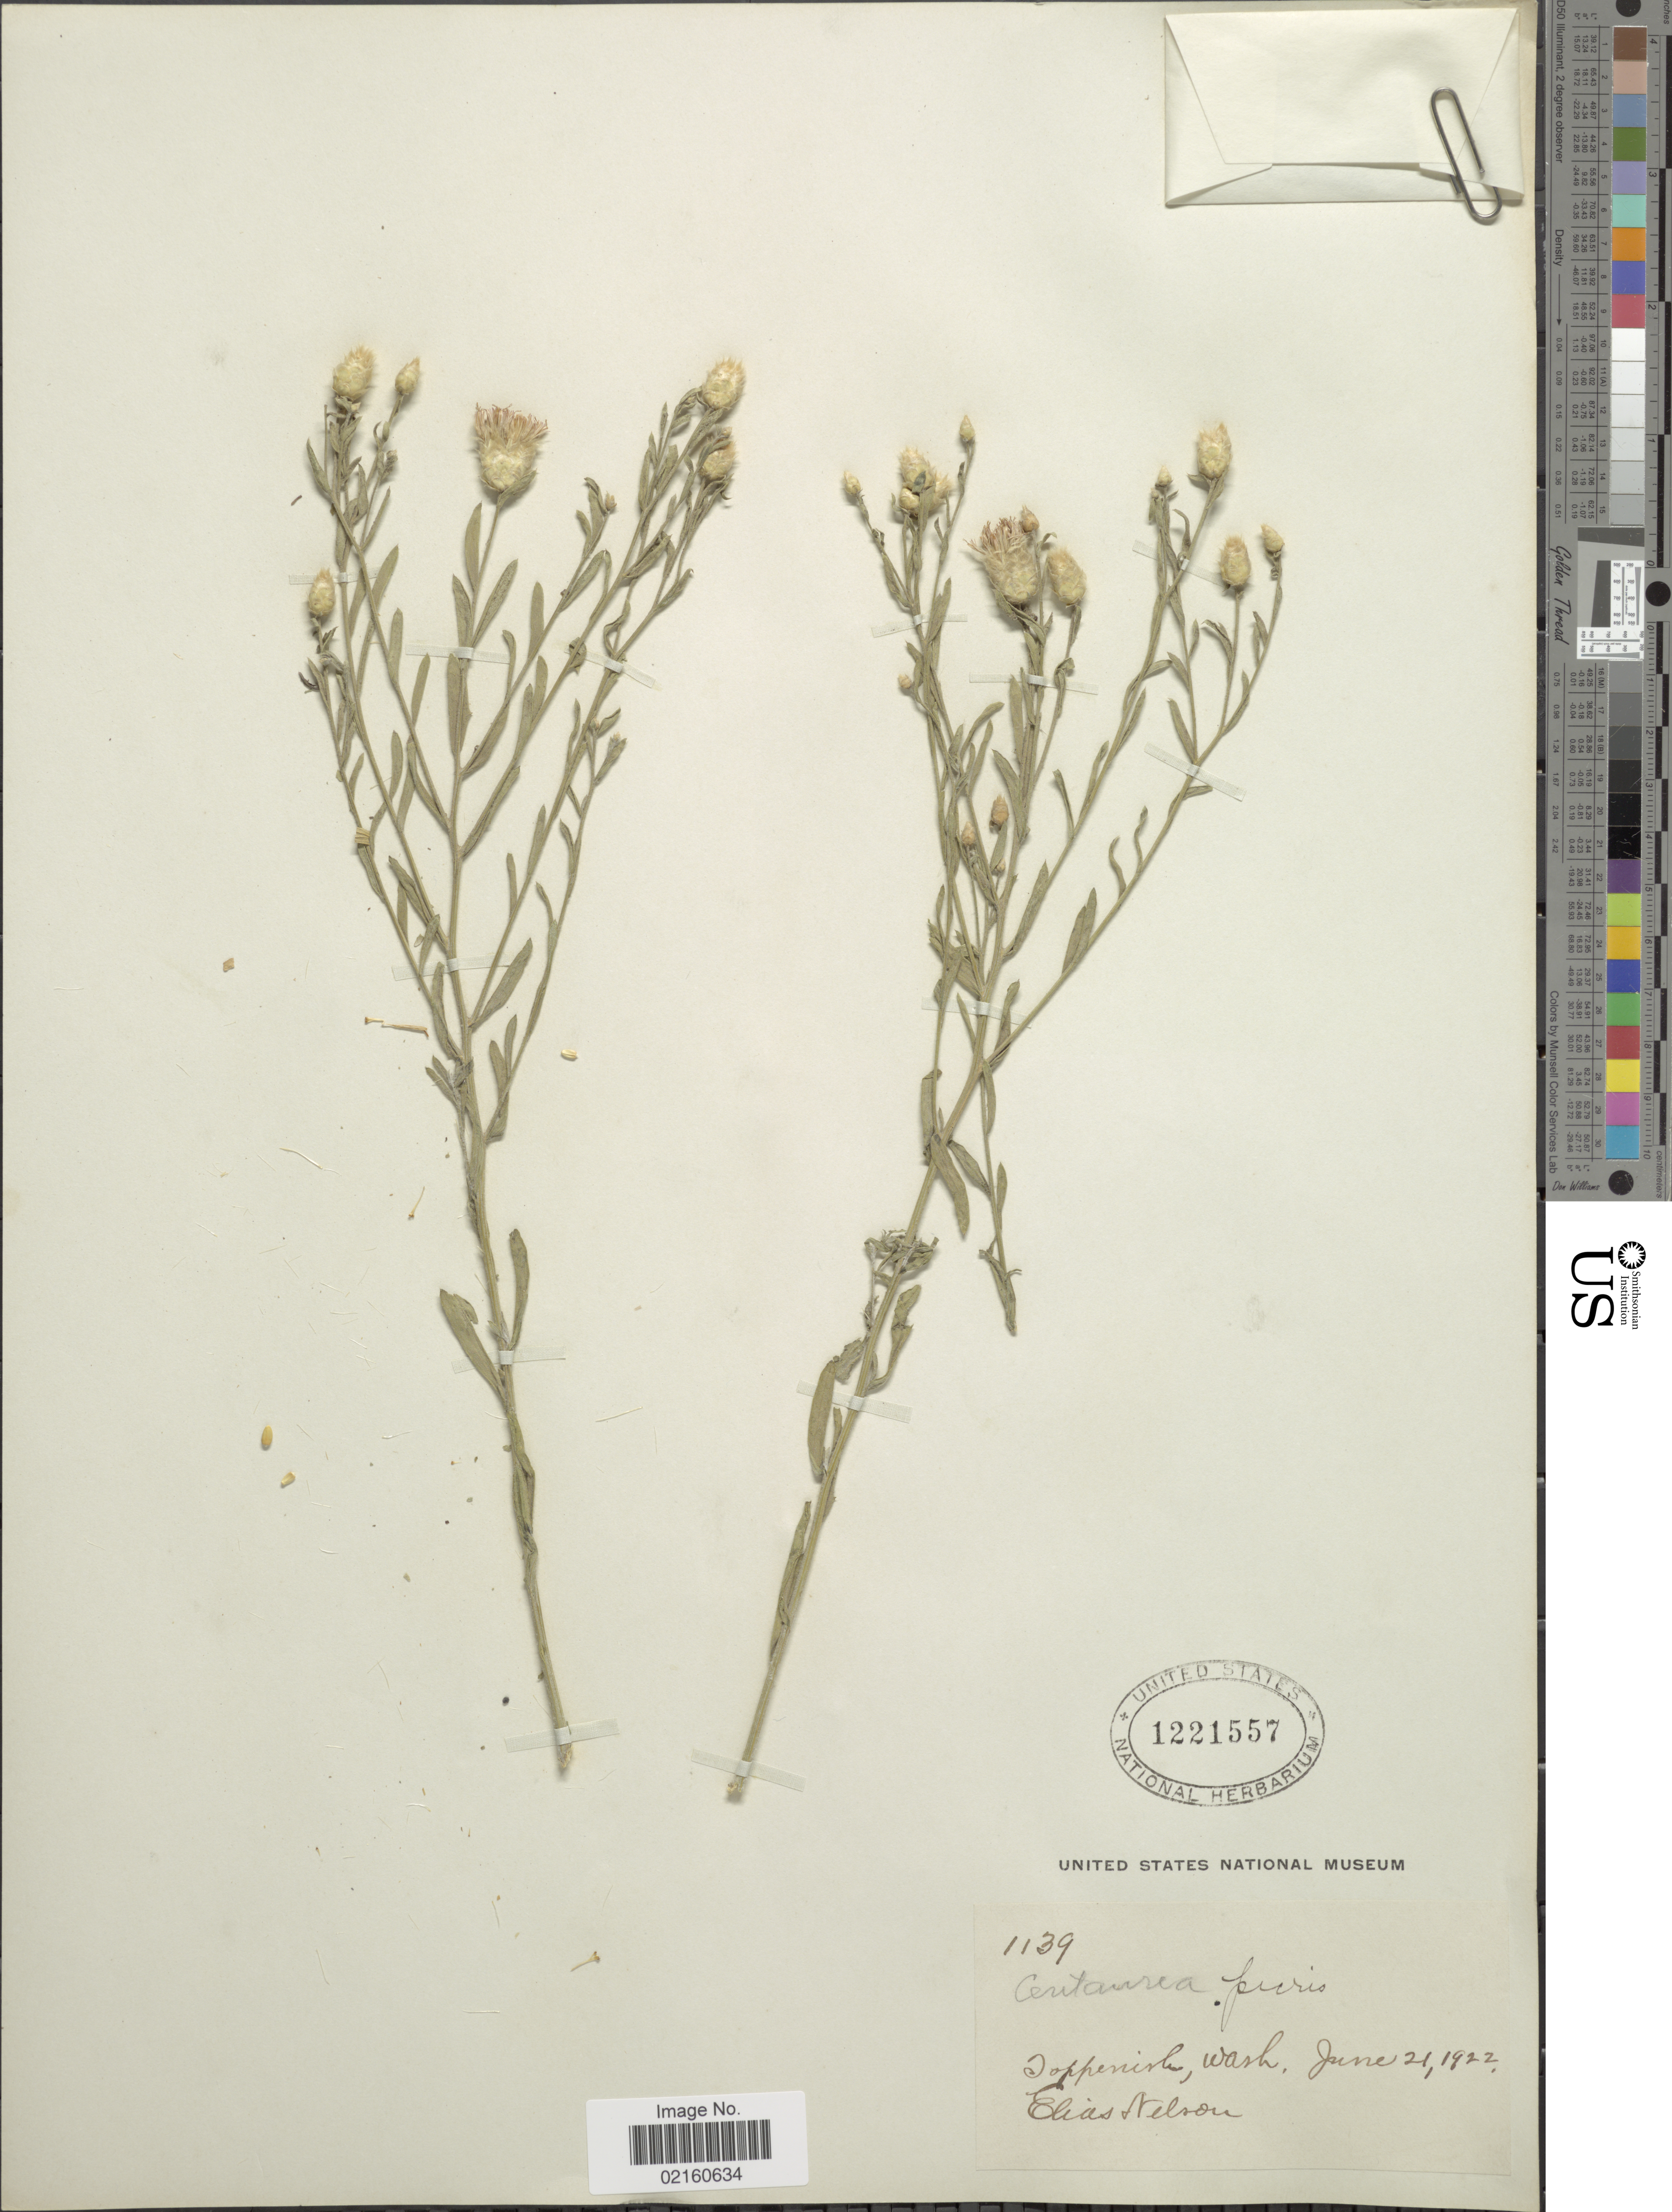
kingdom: Plantae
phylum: Tracheophyta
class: Magnoliopsida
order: Asterales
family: Asteraceae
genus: Rhaponticum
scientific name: Rhaponticum repens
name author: (L.) Hidalgo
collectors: E. Nelson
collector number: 1139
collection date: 1922-06-21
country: United States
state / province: Washington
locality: Toppenish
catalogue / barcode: US 1221557